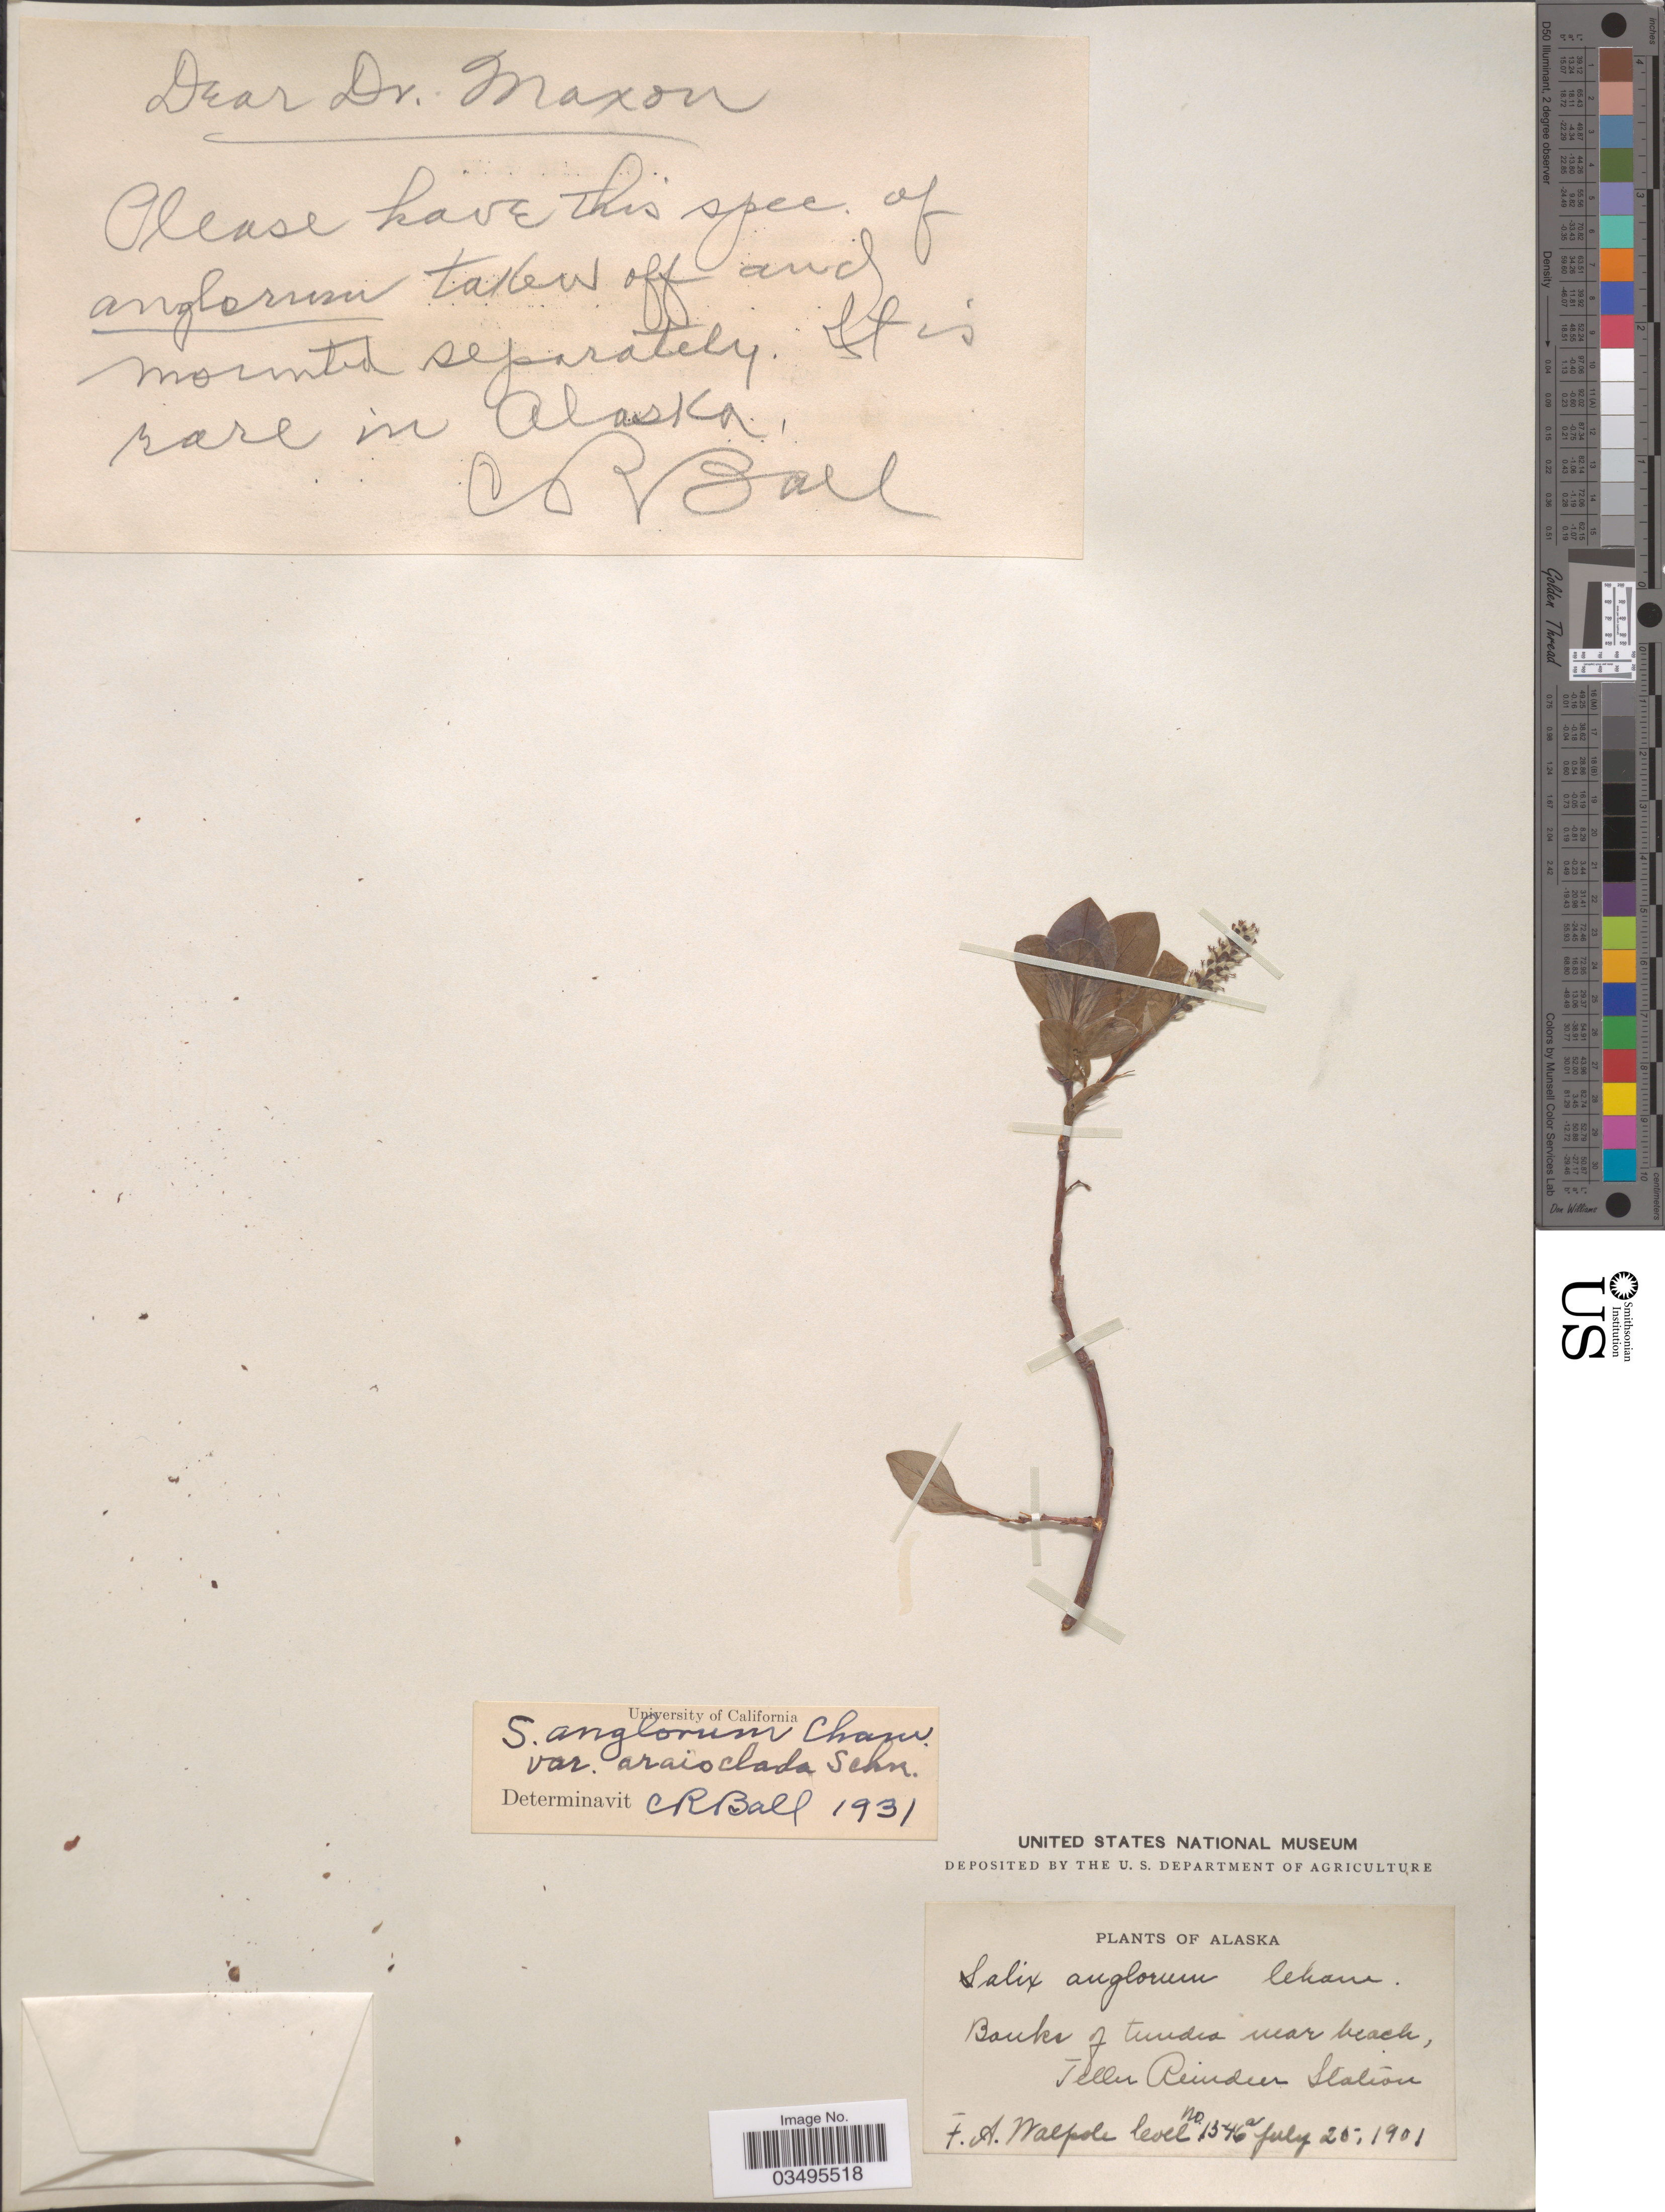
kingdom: Plantae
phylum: Tracheophyta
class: Magnoliopsida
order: Malpighiales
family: Salicaceae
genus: Salix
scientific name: Salix arctica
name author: Pall.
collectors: F. Walpole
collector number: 1546a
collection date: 1901-07-25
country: United States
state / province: Alaska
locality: Banks of tundra near beach, Teller Reindeer Station.